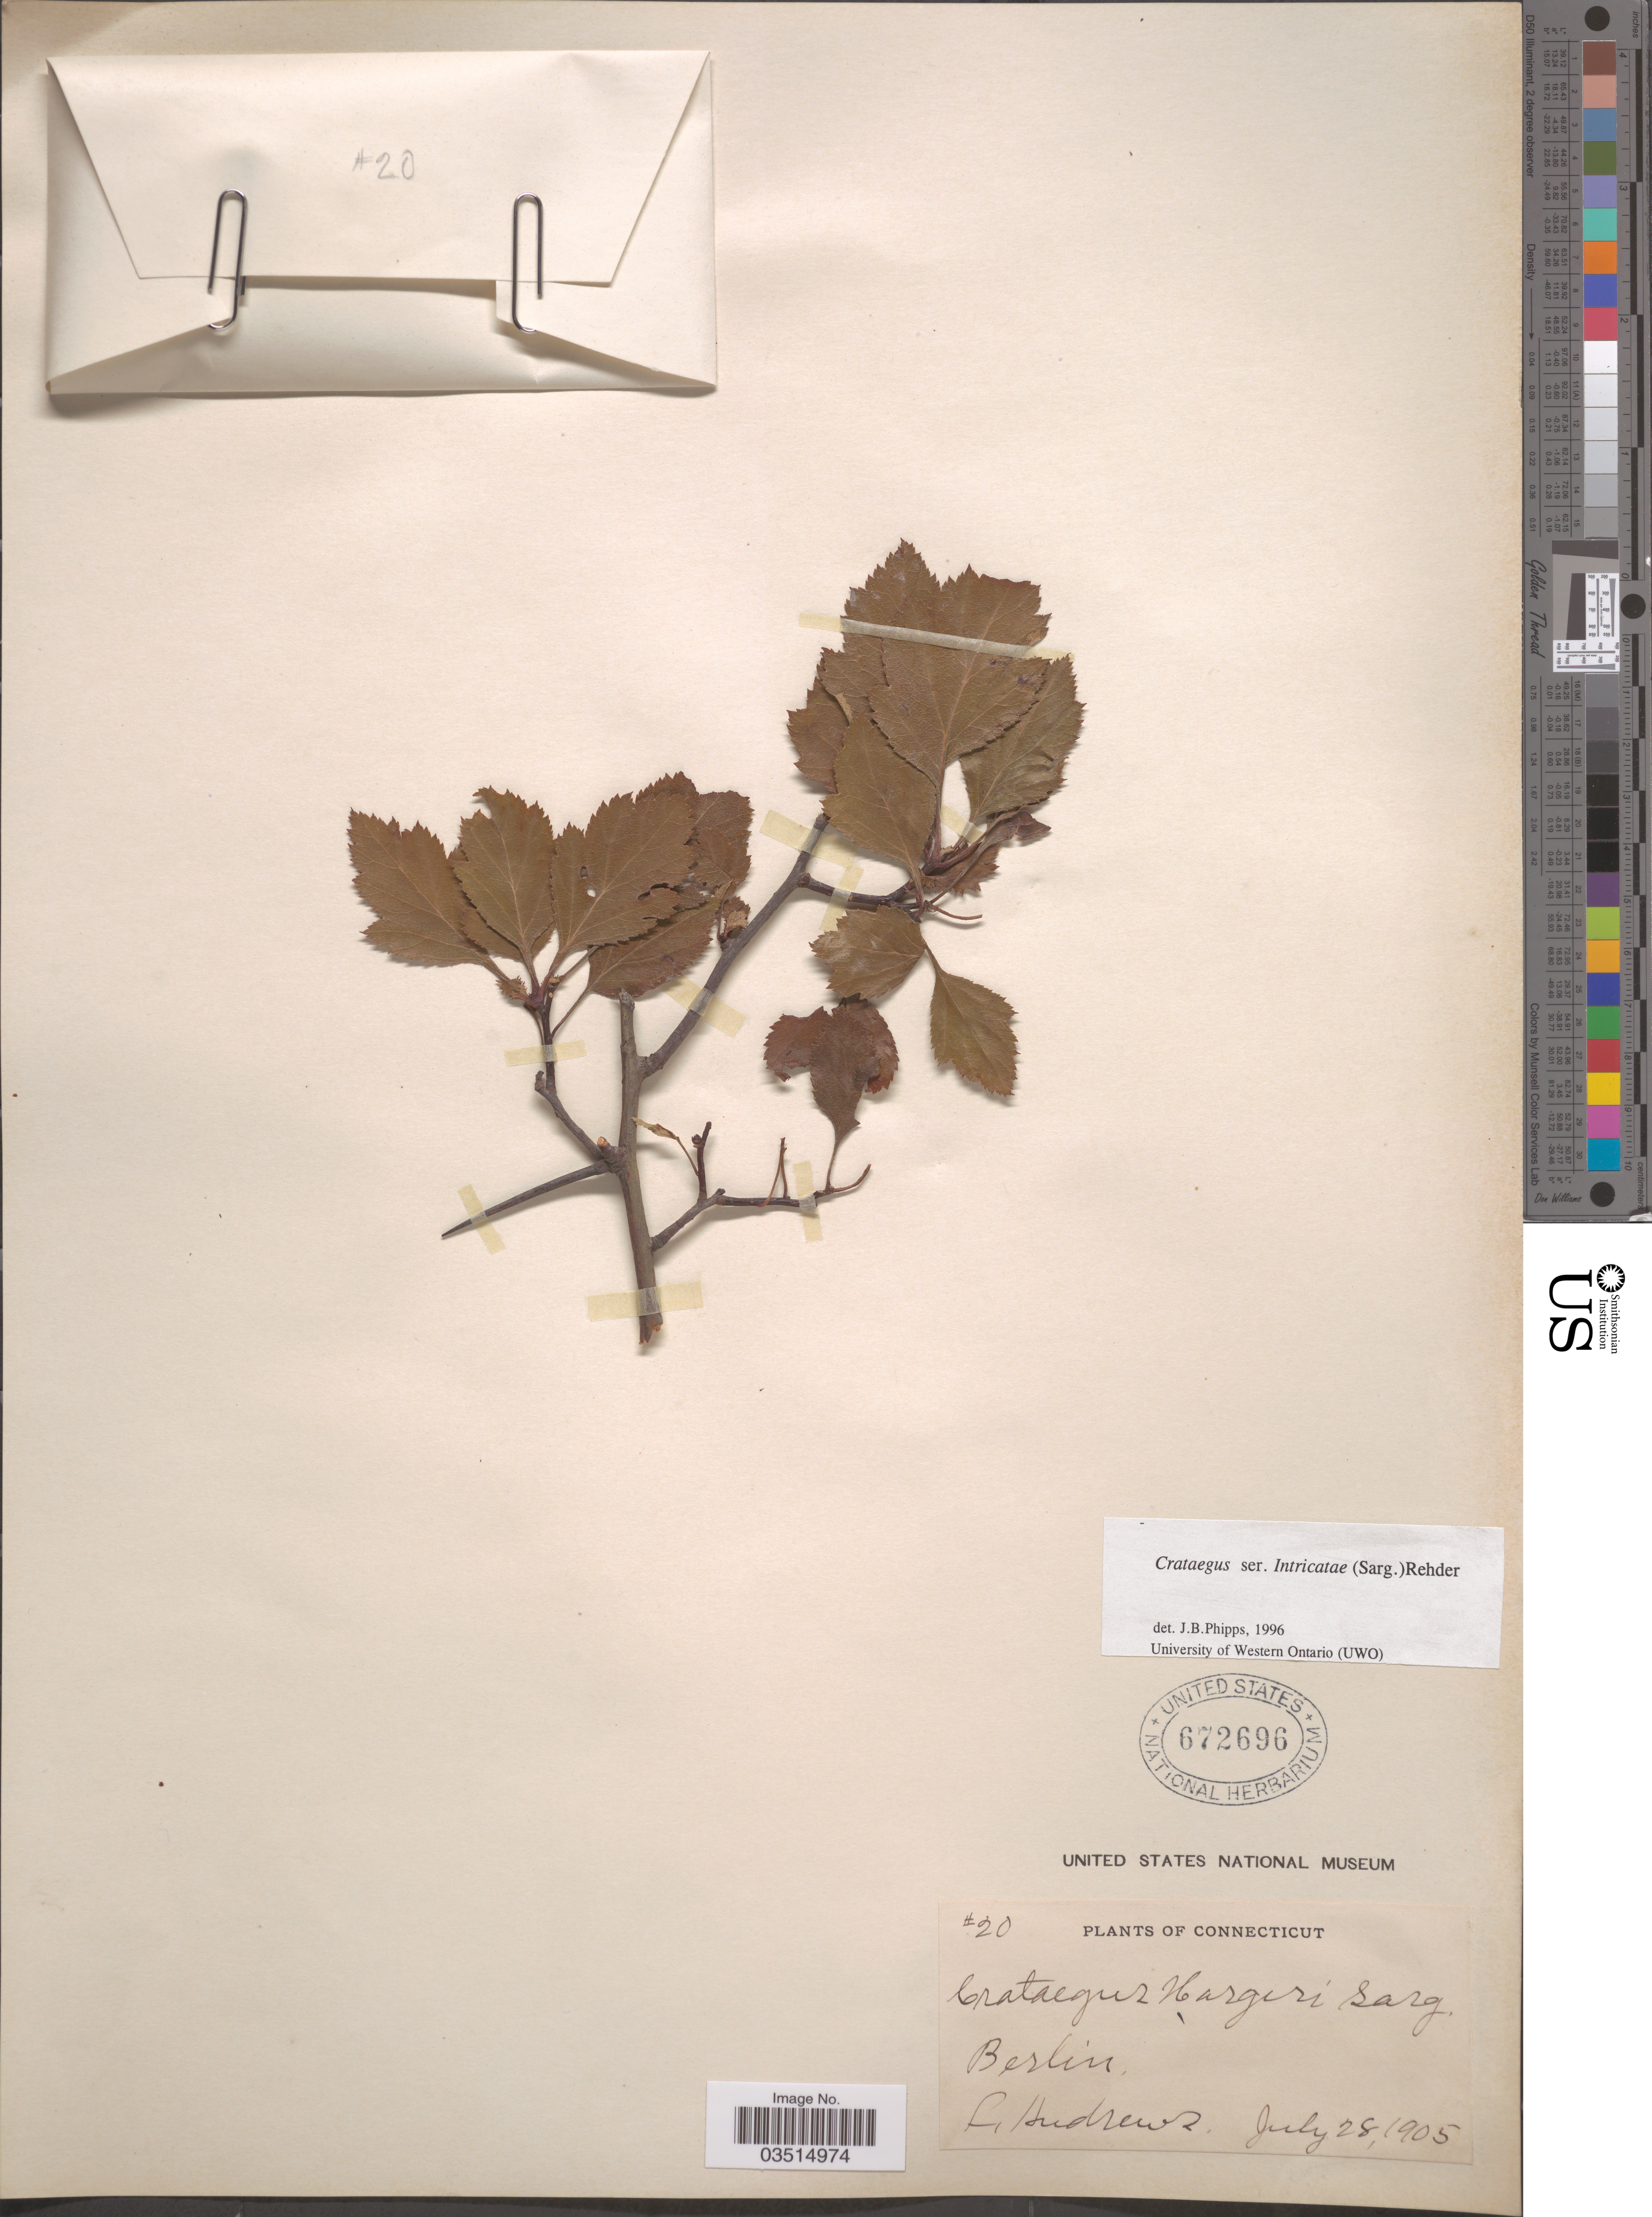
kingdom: Plantae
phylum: Tracheophyta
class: Magnoliopsida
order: Rosales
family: Rosaceae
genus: Crataegus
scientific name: Crataegus hargeri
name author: Sarg.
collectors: L. Andrews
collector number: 20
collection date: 1905-07-28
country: United States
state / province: Connecticut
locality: Berlin.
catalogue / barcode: US 672696